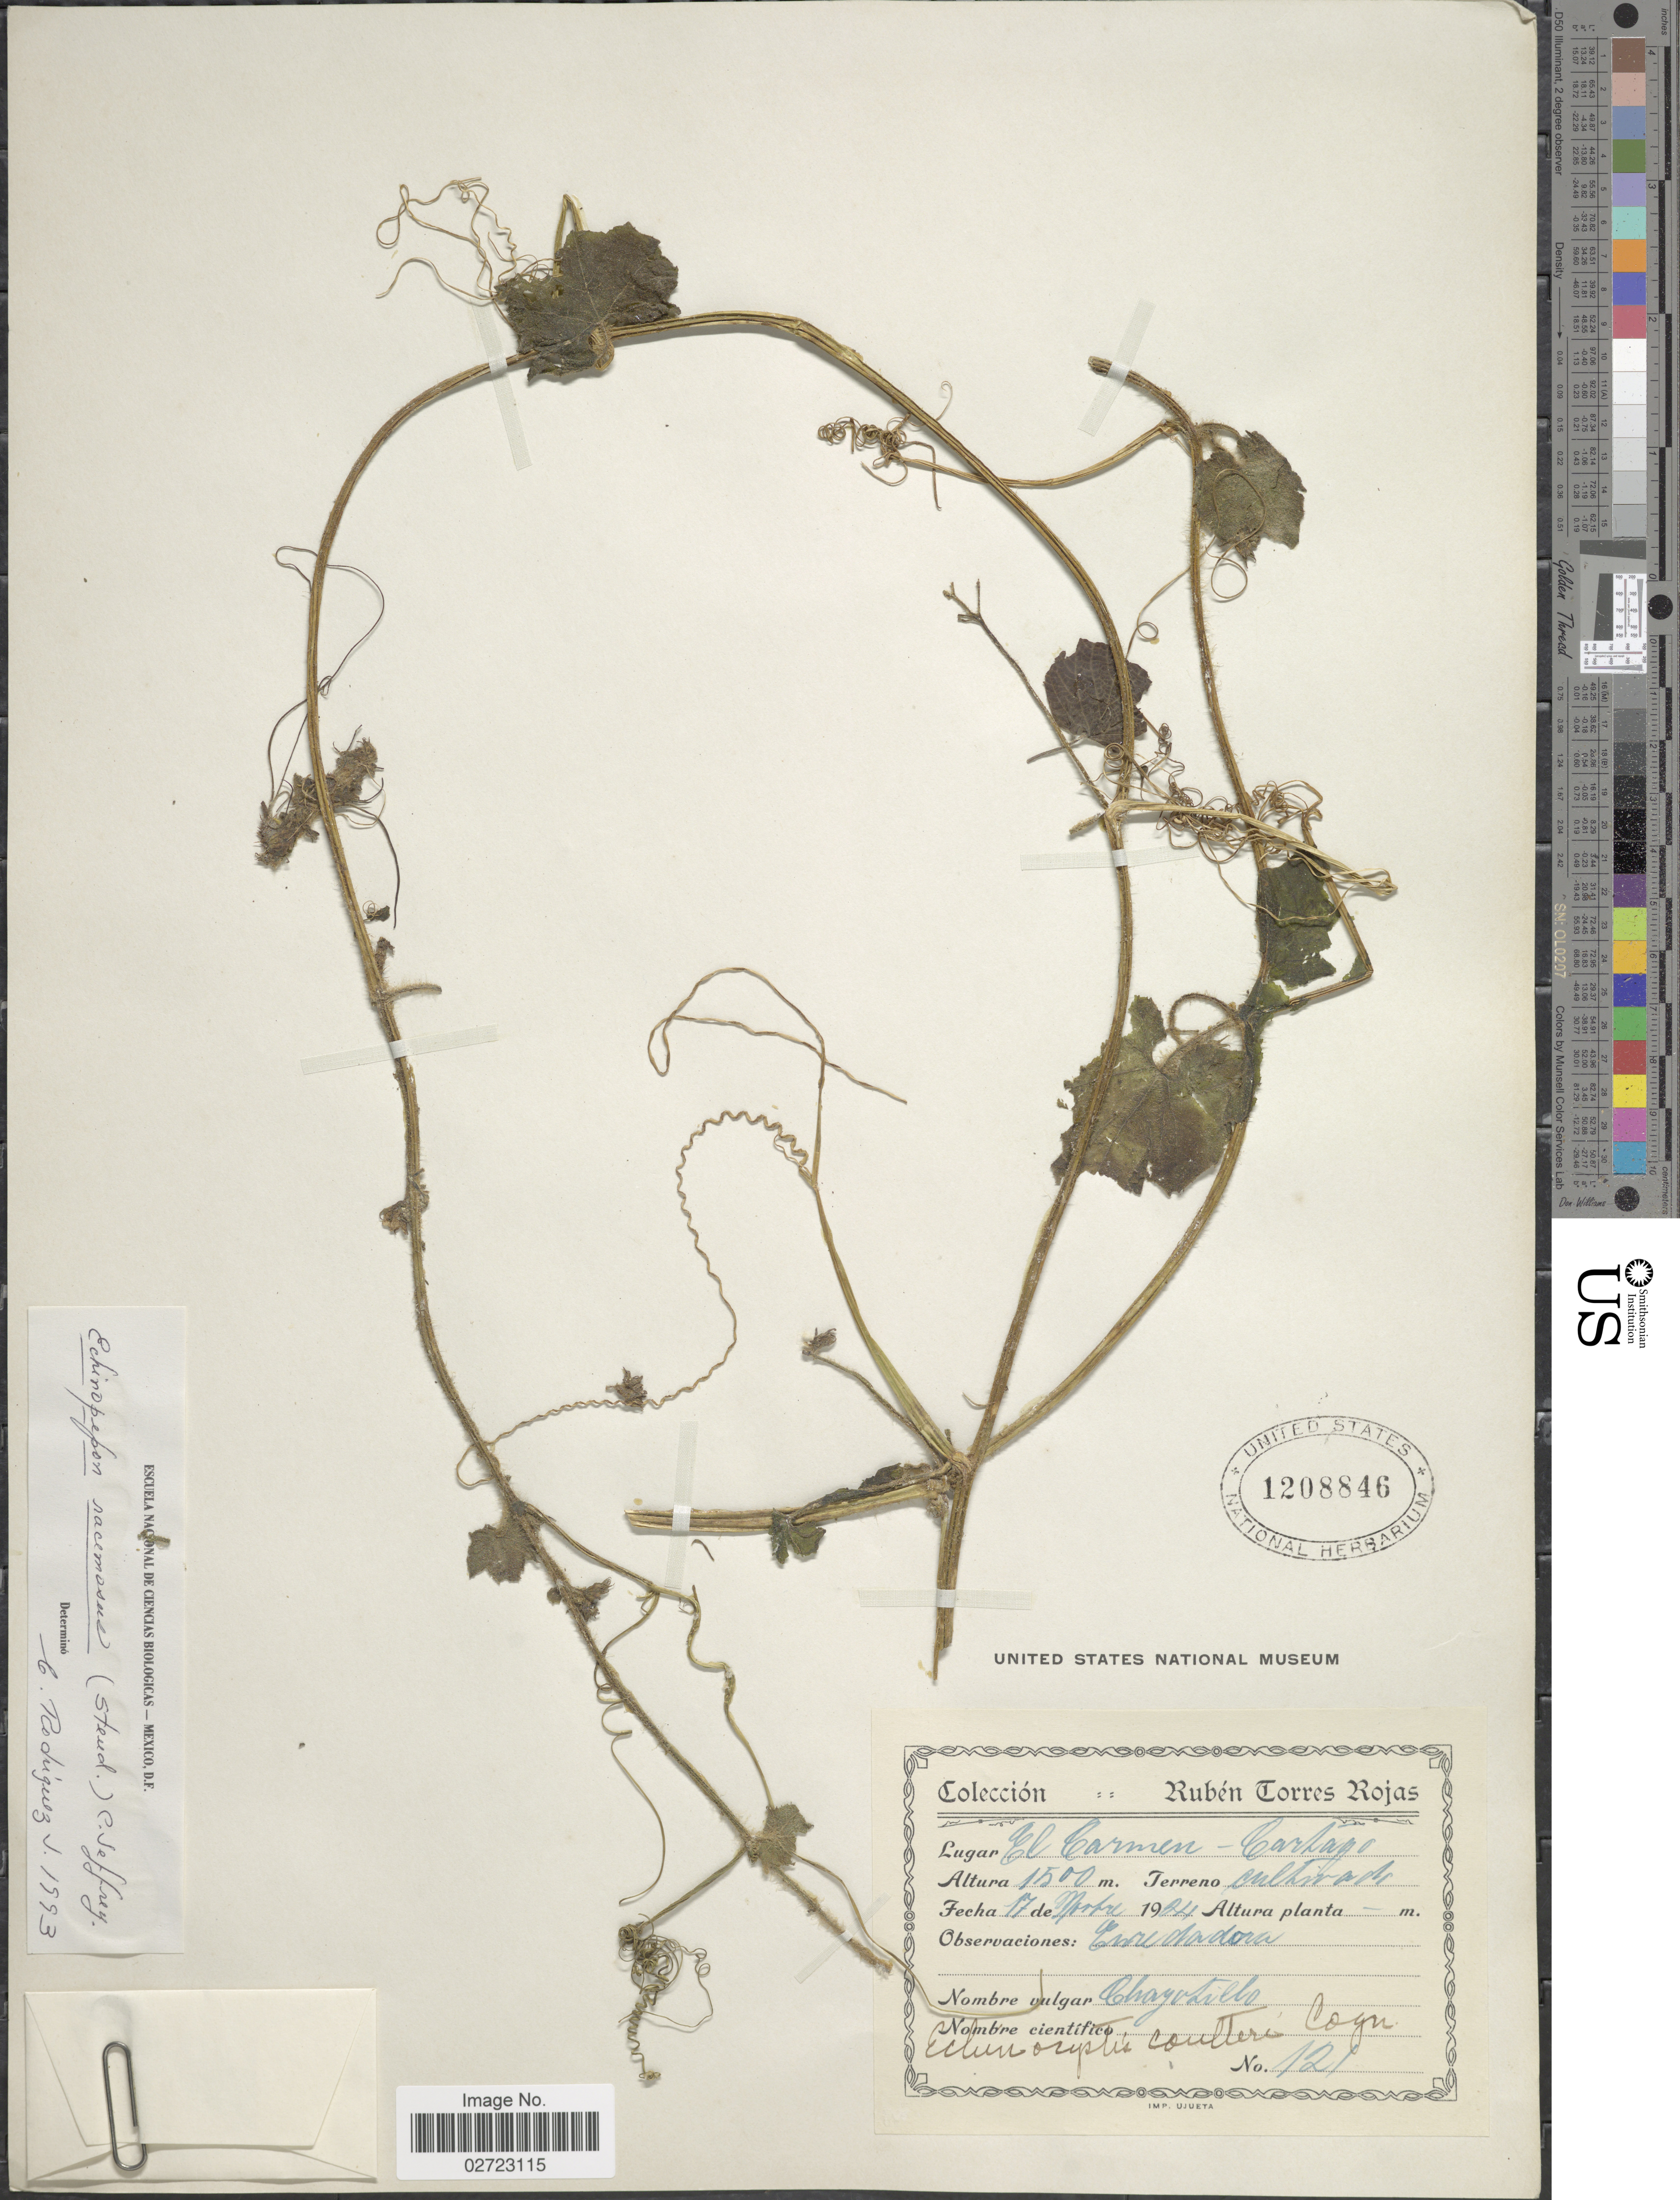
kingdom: Plantae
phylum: Tracheophyta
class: Magnoliopsida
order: Cucurbitales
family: Cucurbitaceae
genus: Echinopepon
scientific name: Echinopepon racemosus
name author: (Steud.) C. Jeffrey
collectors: R. Torres Rojas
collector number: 121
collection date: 1924-03-17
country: Costa Rica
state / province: Cartago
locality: El Carmen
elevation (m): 1500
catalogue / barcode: US 1208846